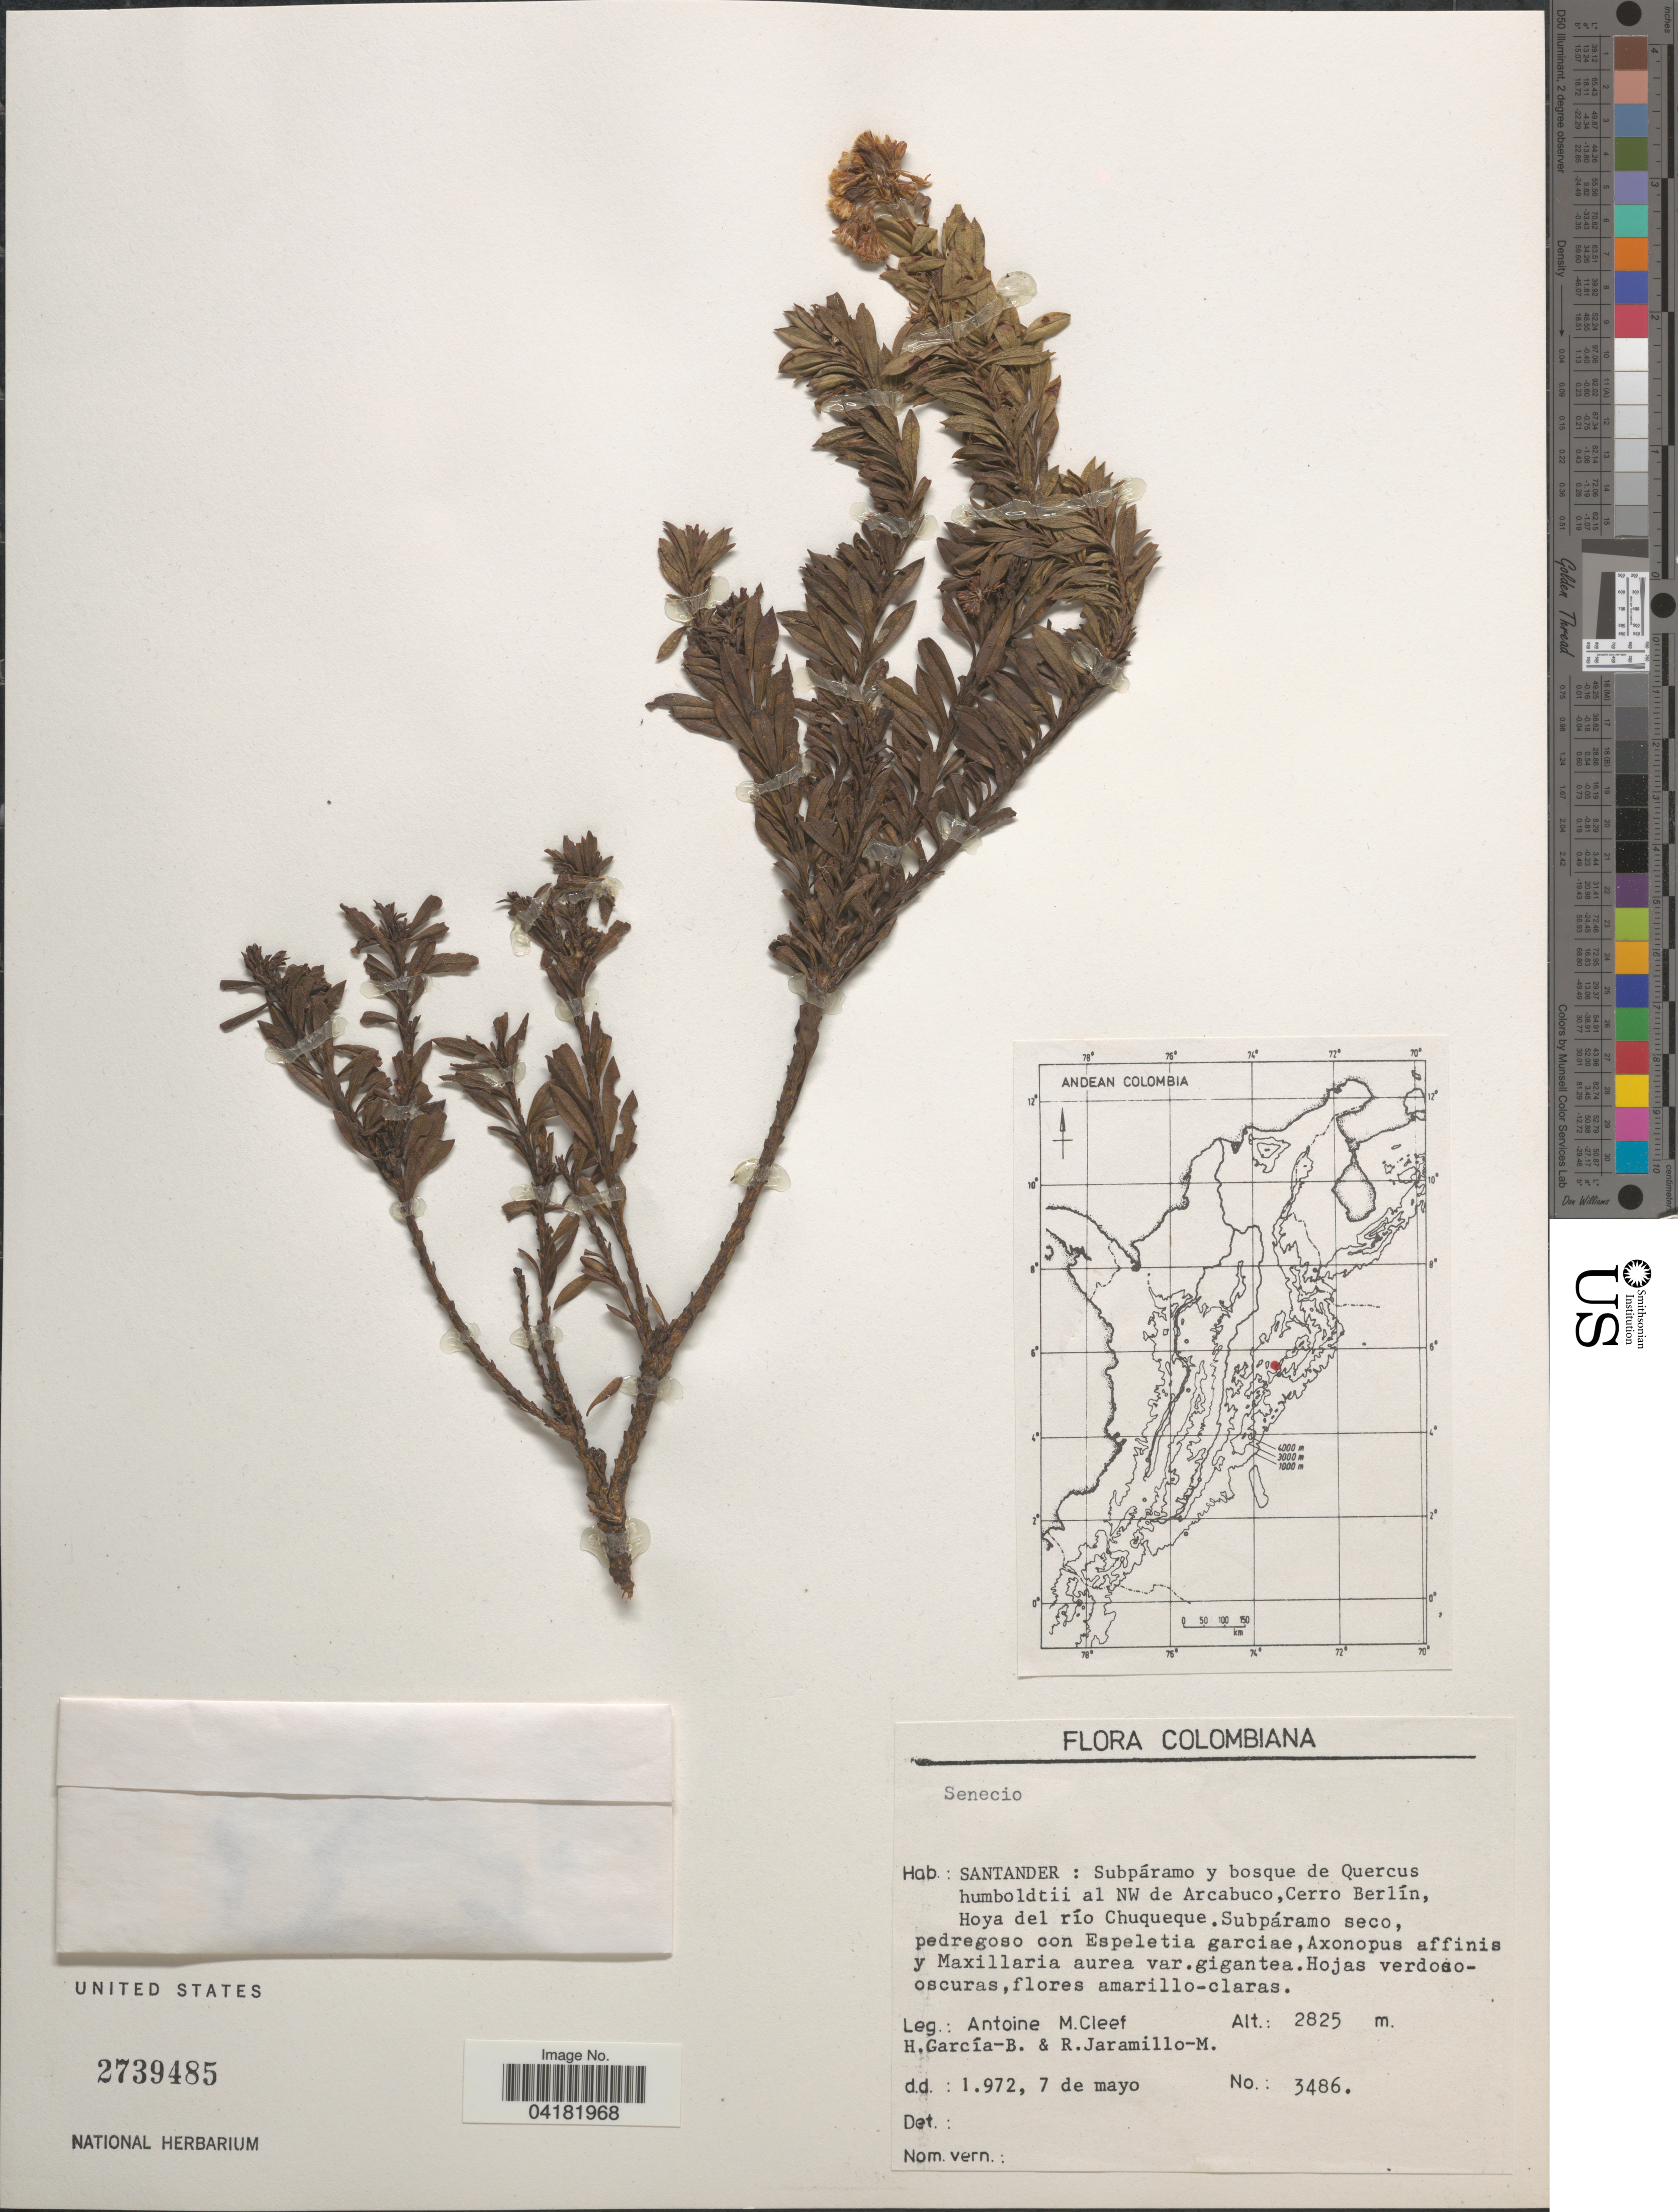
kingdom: Plantae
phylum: Tracheophyta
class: Magnoliopsida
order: Asterales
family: Asteraceae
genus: Senecio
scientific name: Senecio sp.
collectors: A. M. Cleef, H. García B. & R. Jaramillo M.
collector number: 3486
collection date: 1972-05-07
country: Colombia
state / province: Santander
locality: Colombiana. Subpáramo y bosque de Quercus homboldtii al NW de Arcabuco,Cerro Berlín, Hoya del río Chuqueque.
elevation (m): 2825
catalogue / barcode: US 2739485